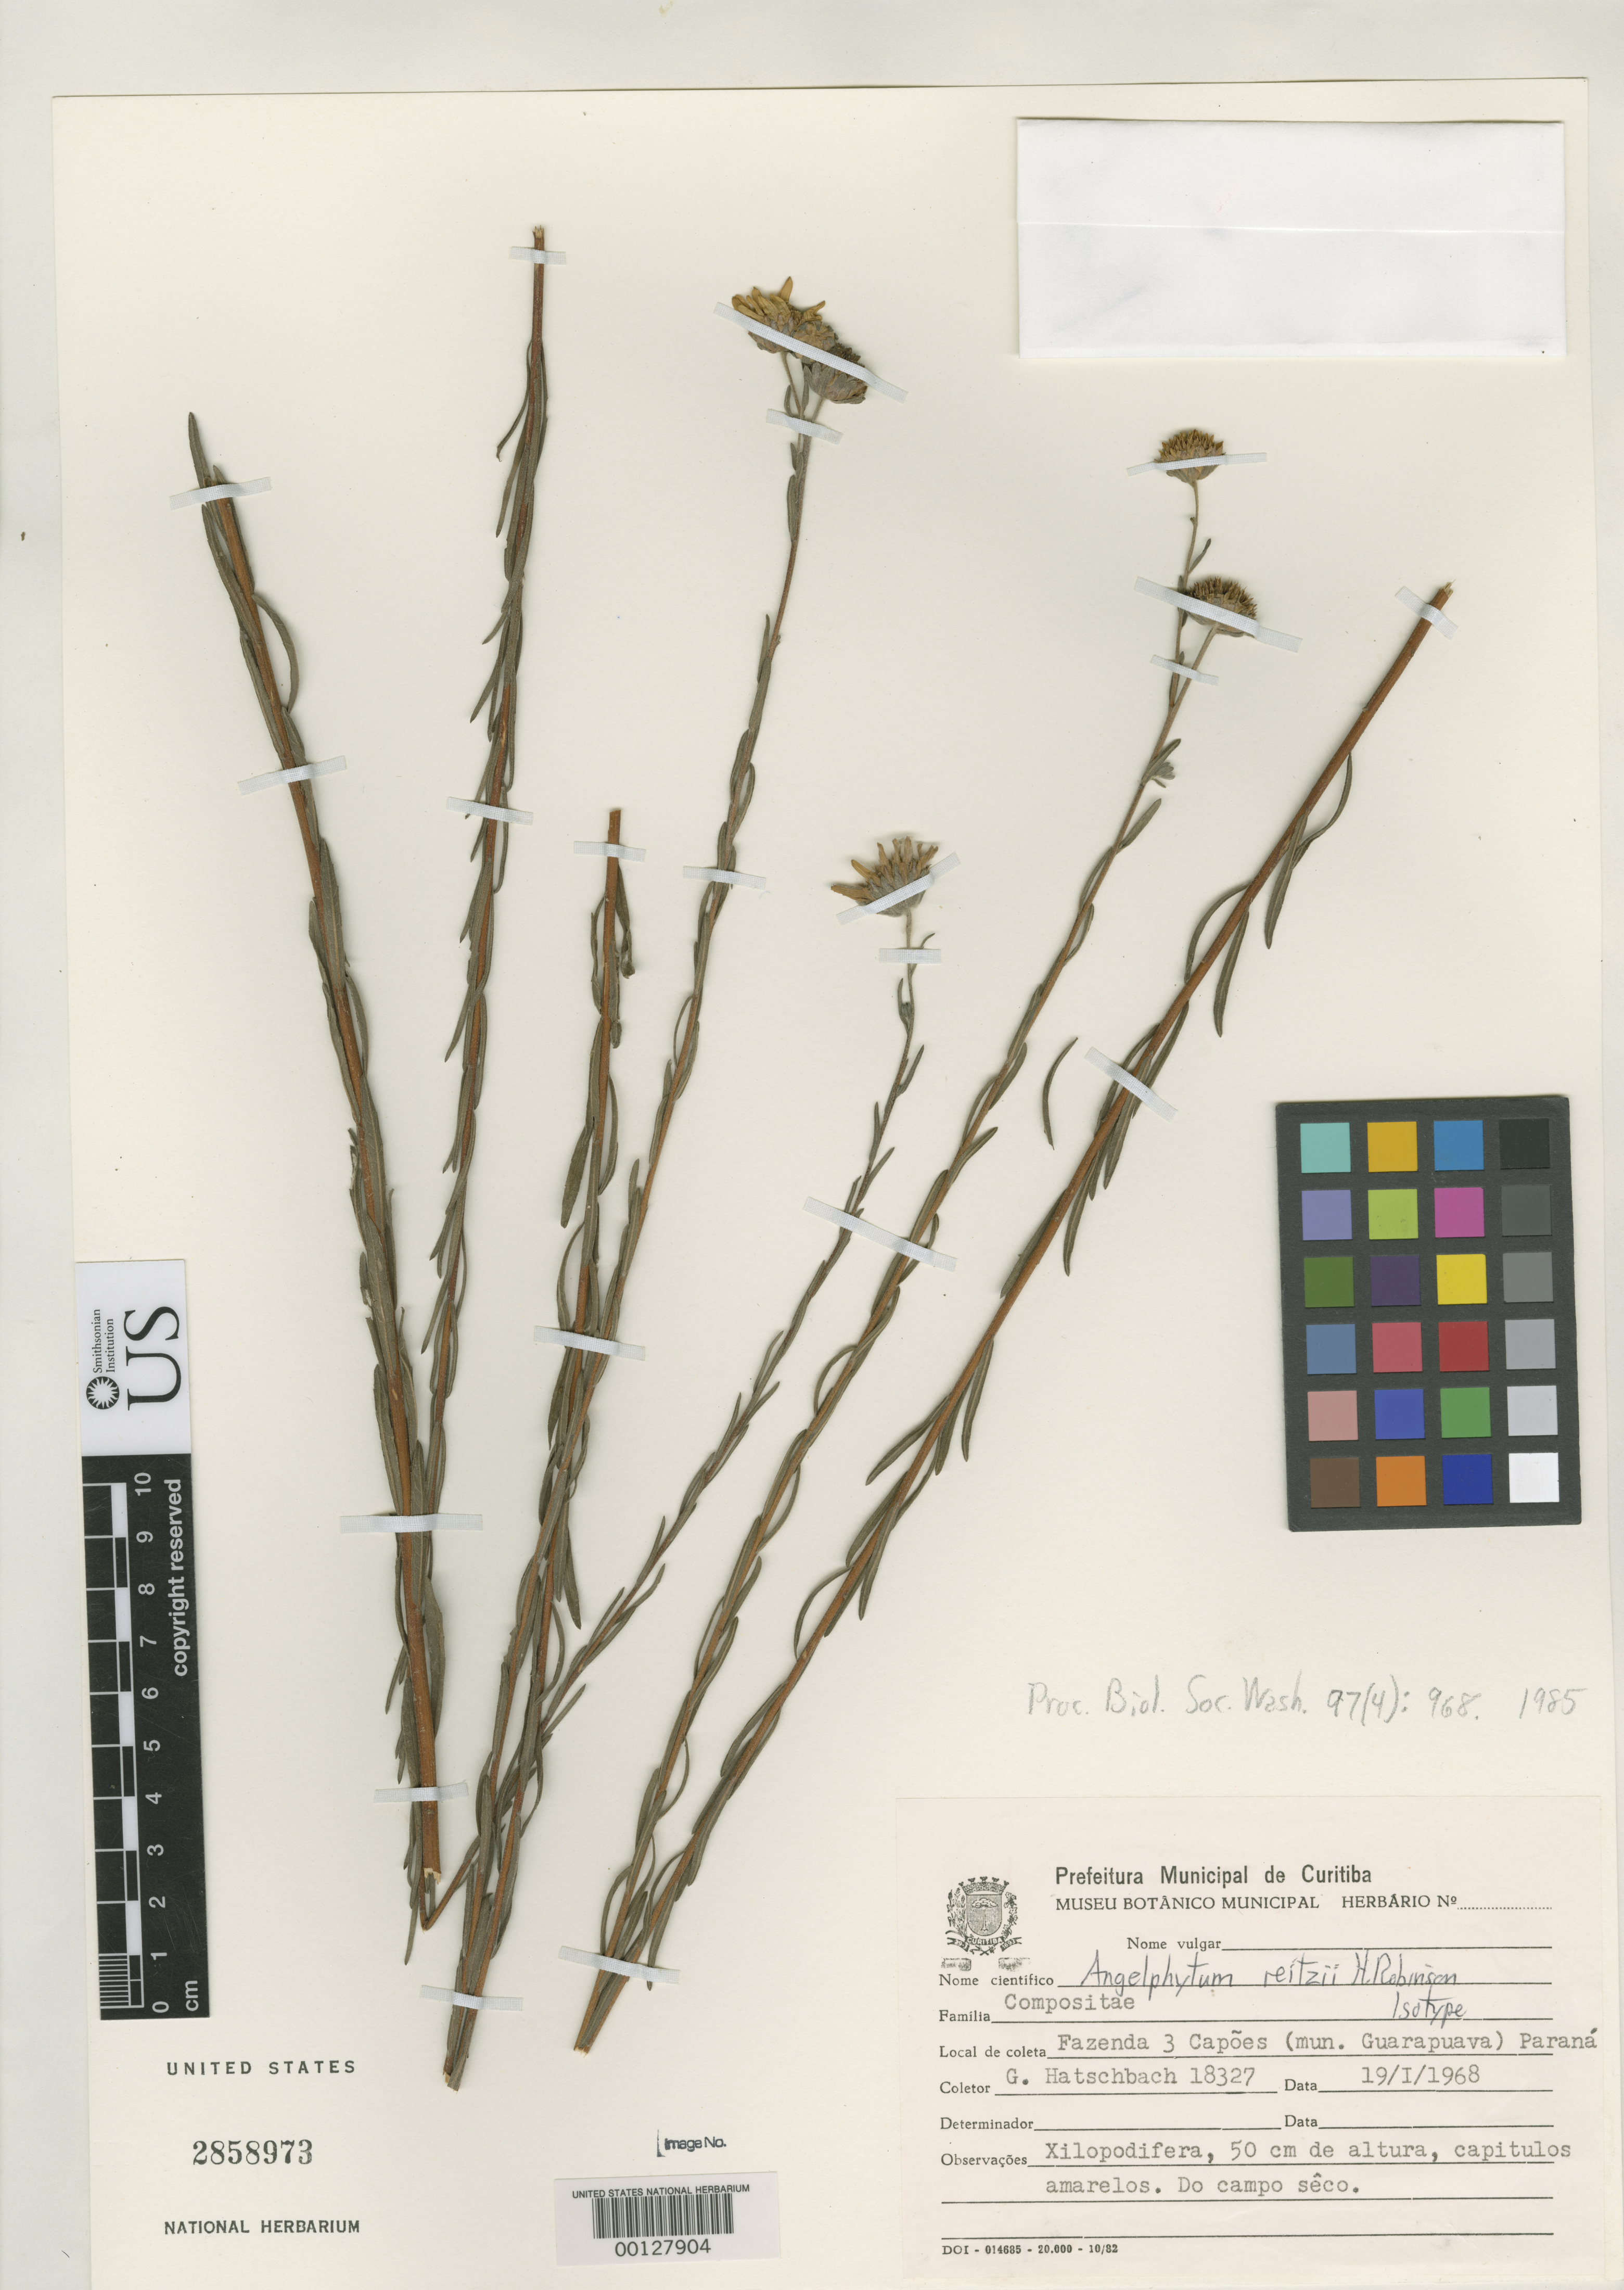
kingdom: Plantae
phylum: Tracheophyta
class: Magnoliopsida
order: Asterales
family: Asteraceae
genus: Angelphytum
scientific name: Angelphytum reitzii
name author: H. Rob.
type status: Isotype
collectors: G. Hatschbach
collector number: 18327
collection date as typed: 19 Jan 1968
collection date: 1968-01-19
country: Brazil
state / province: Paraná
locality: Fazenda 3 Capoes (Mun. Guarapuava).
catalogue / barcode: US 2858973